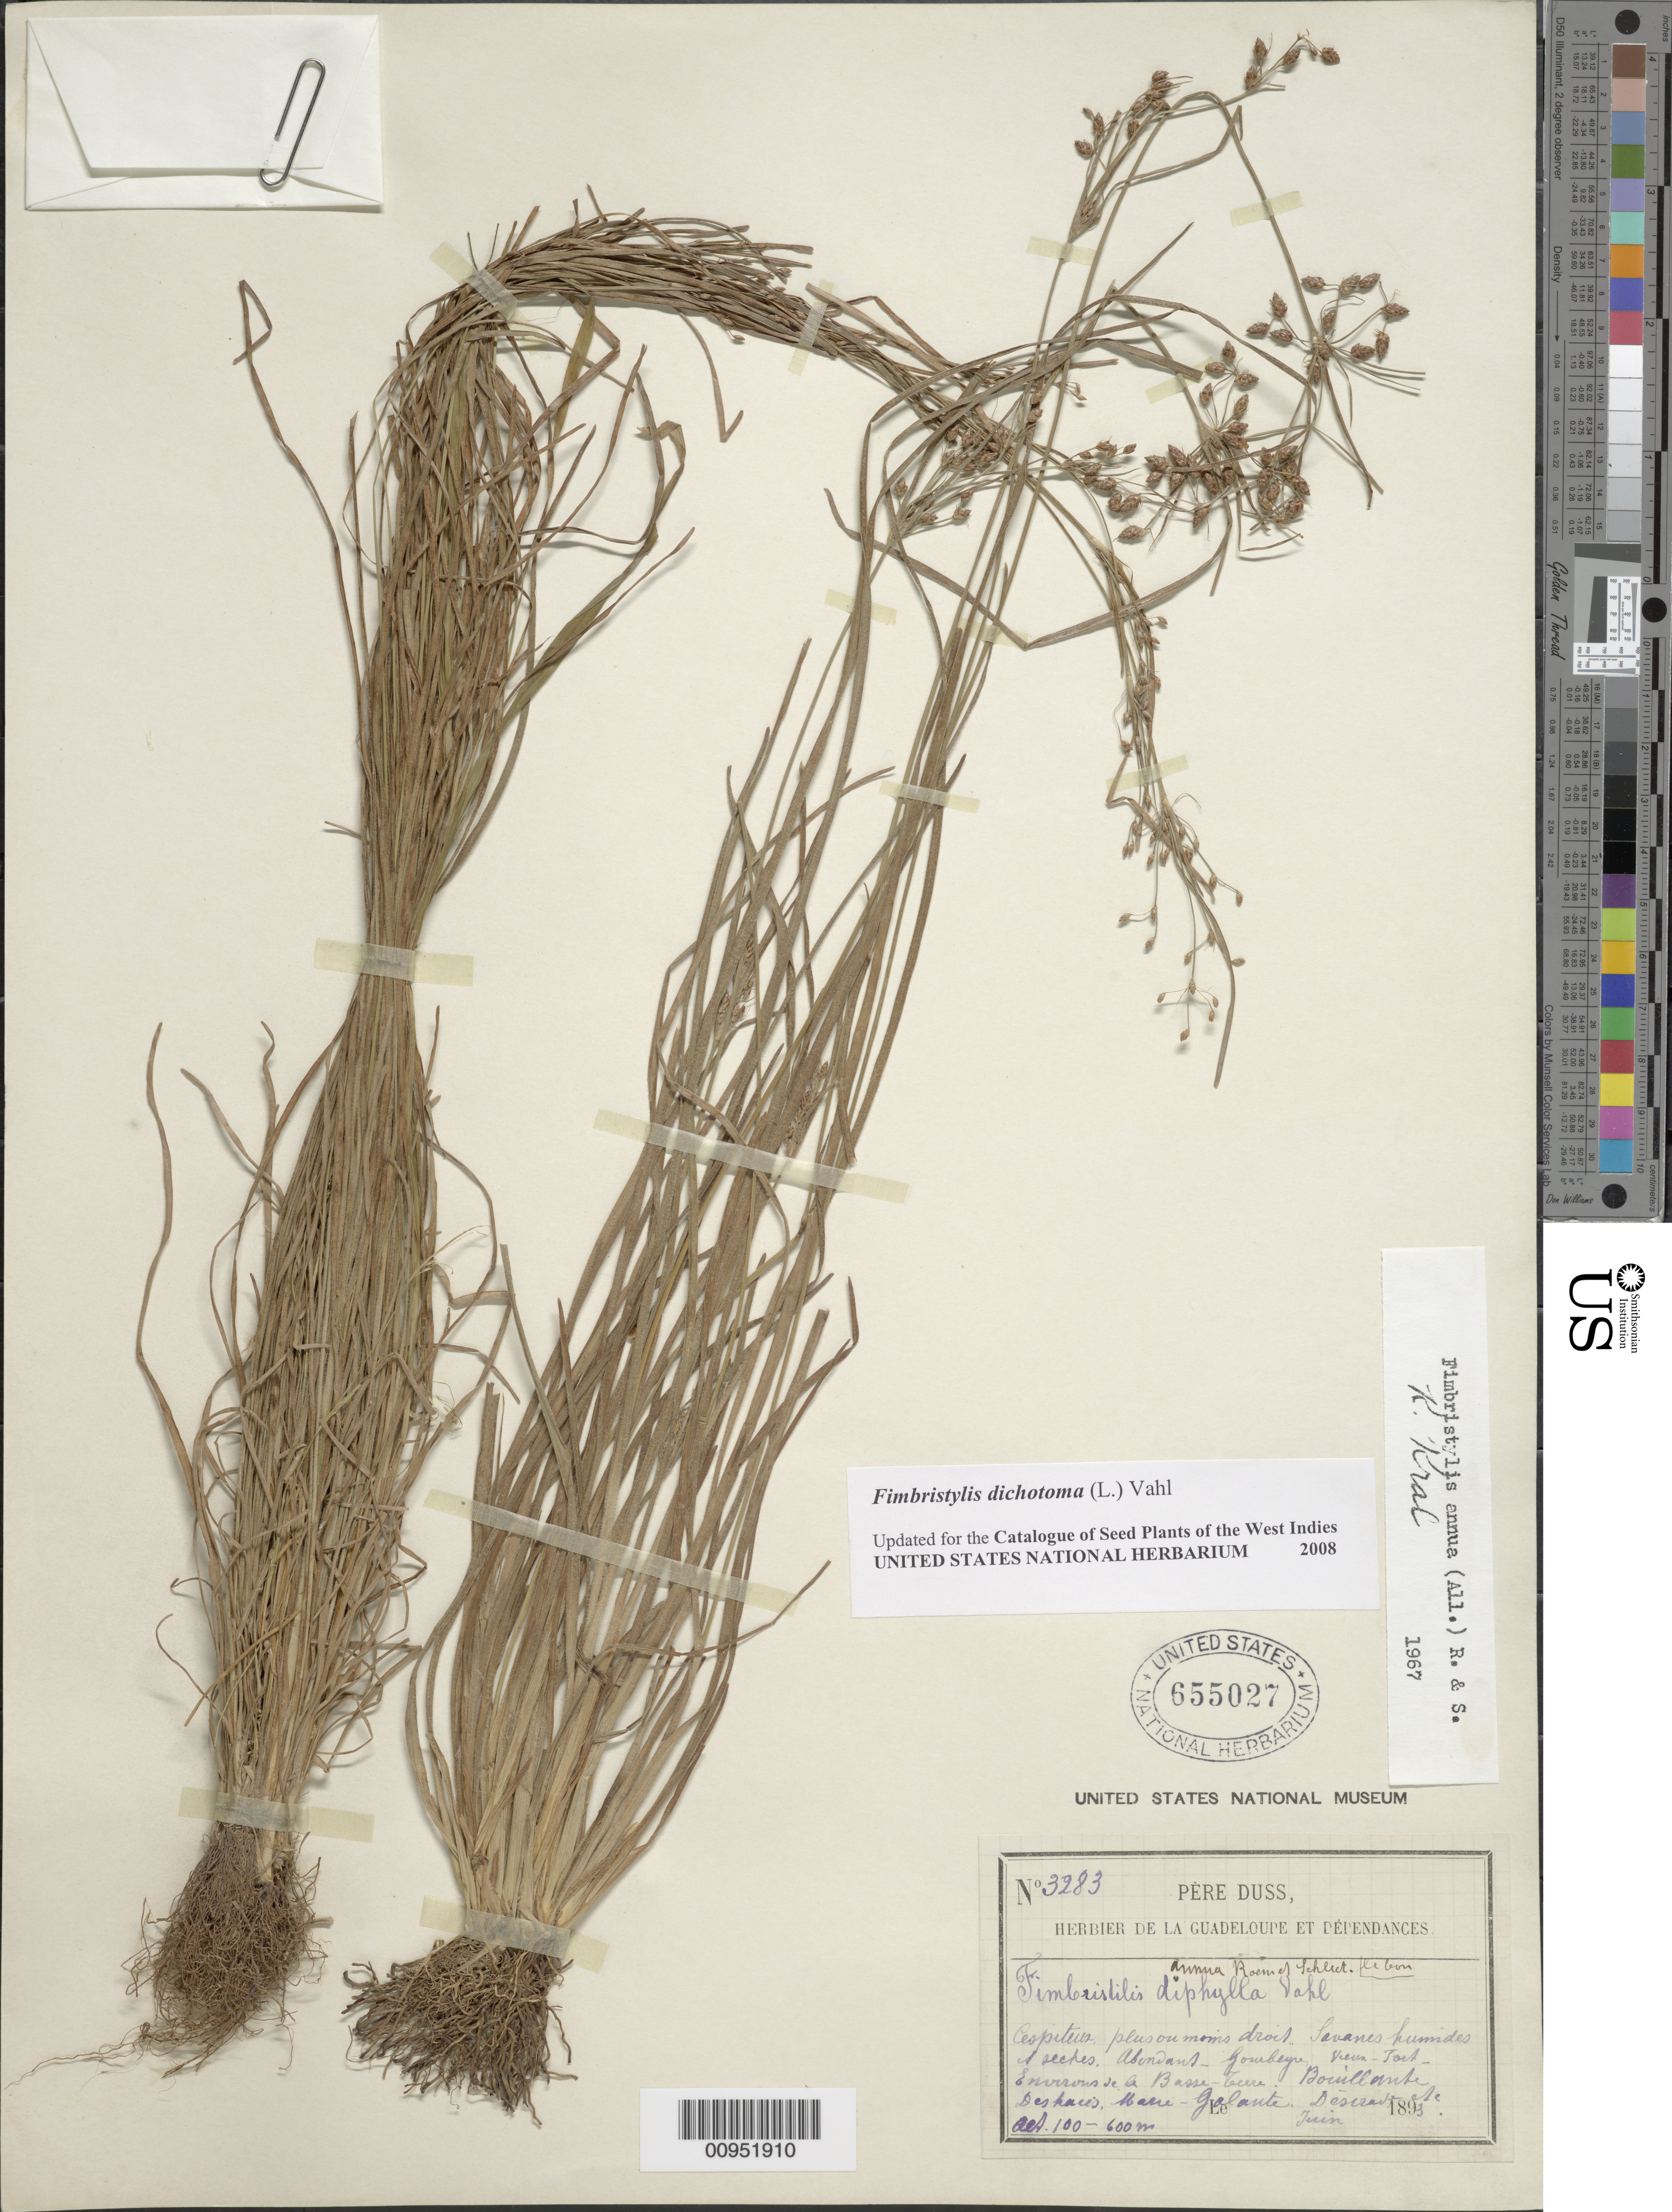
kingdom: Plantae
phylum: Tracheophyta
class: Liliopsida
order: Poales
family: Cyperaceae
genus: Fimbristylis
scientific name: Fimbristylis dichotoma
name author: (L.) Vahl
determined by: Strong, M. T., (US), Smithsonian Institution - National Museum of Natural History (UNITED STATES)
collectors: Père Duss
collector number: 3283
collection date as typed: Jun 1893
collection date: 1893-06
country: Guadeloupe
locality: "Gourbeyre, Vieua Fort", environs de a Basse Terre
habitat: Savanes humides et seches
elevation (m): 100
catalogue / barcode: US 655027